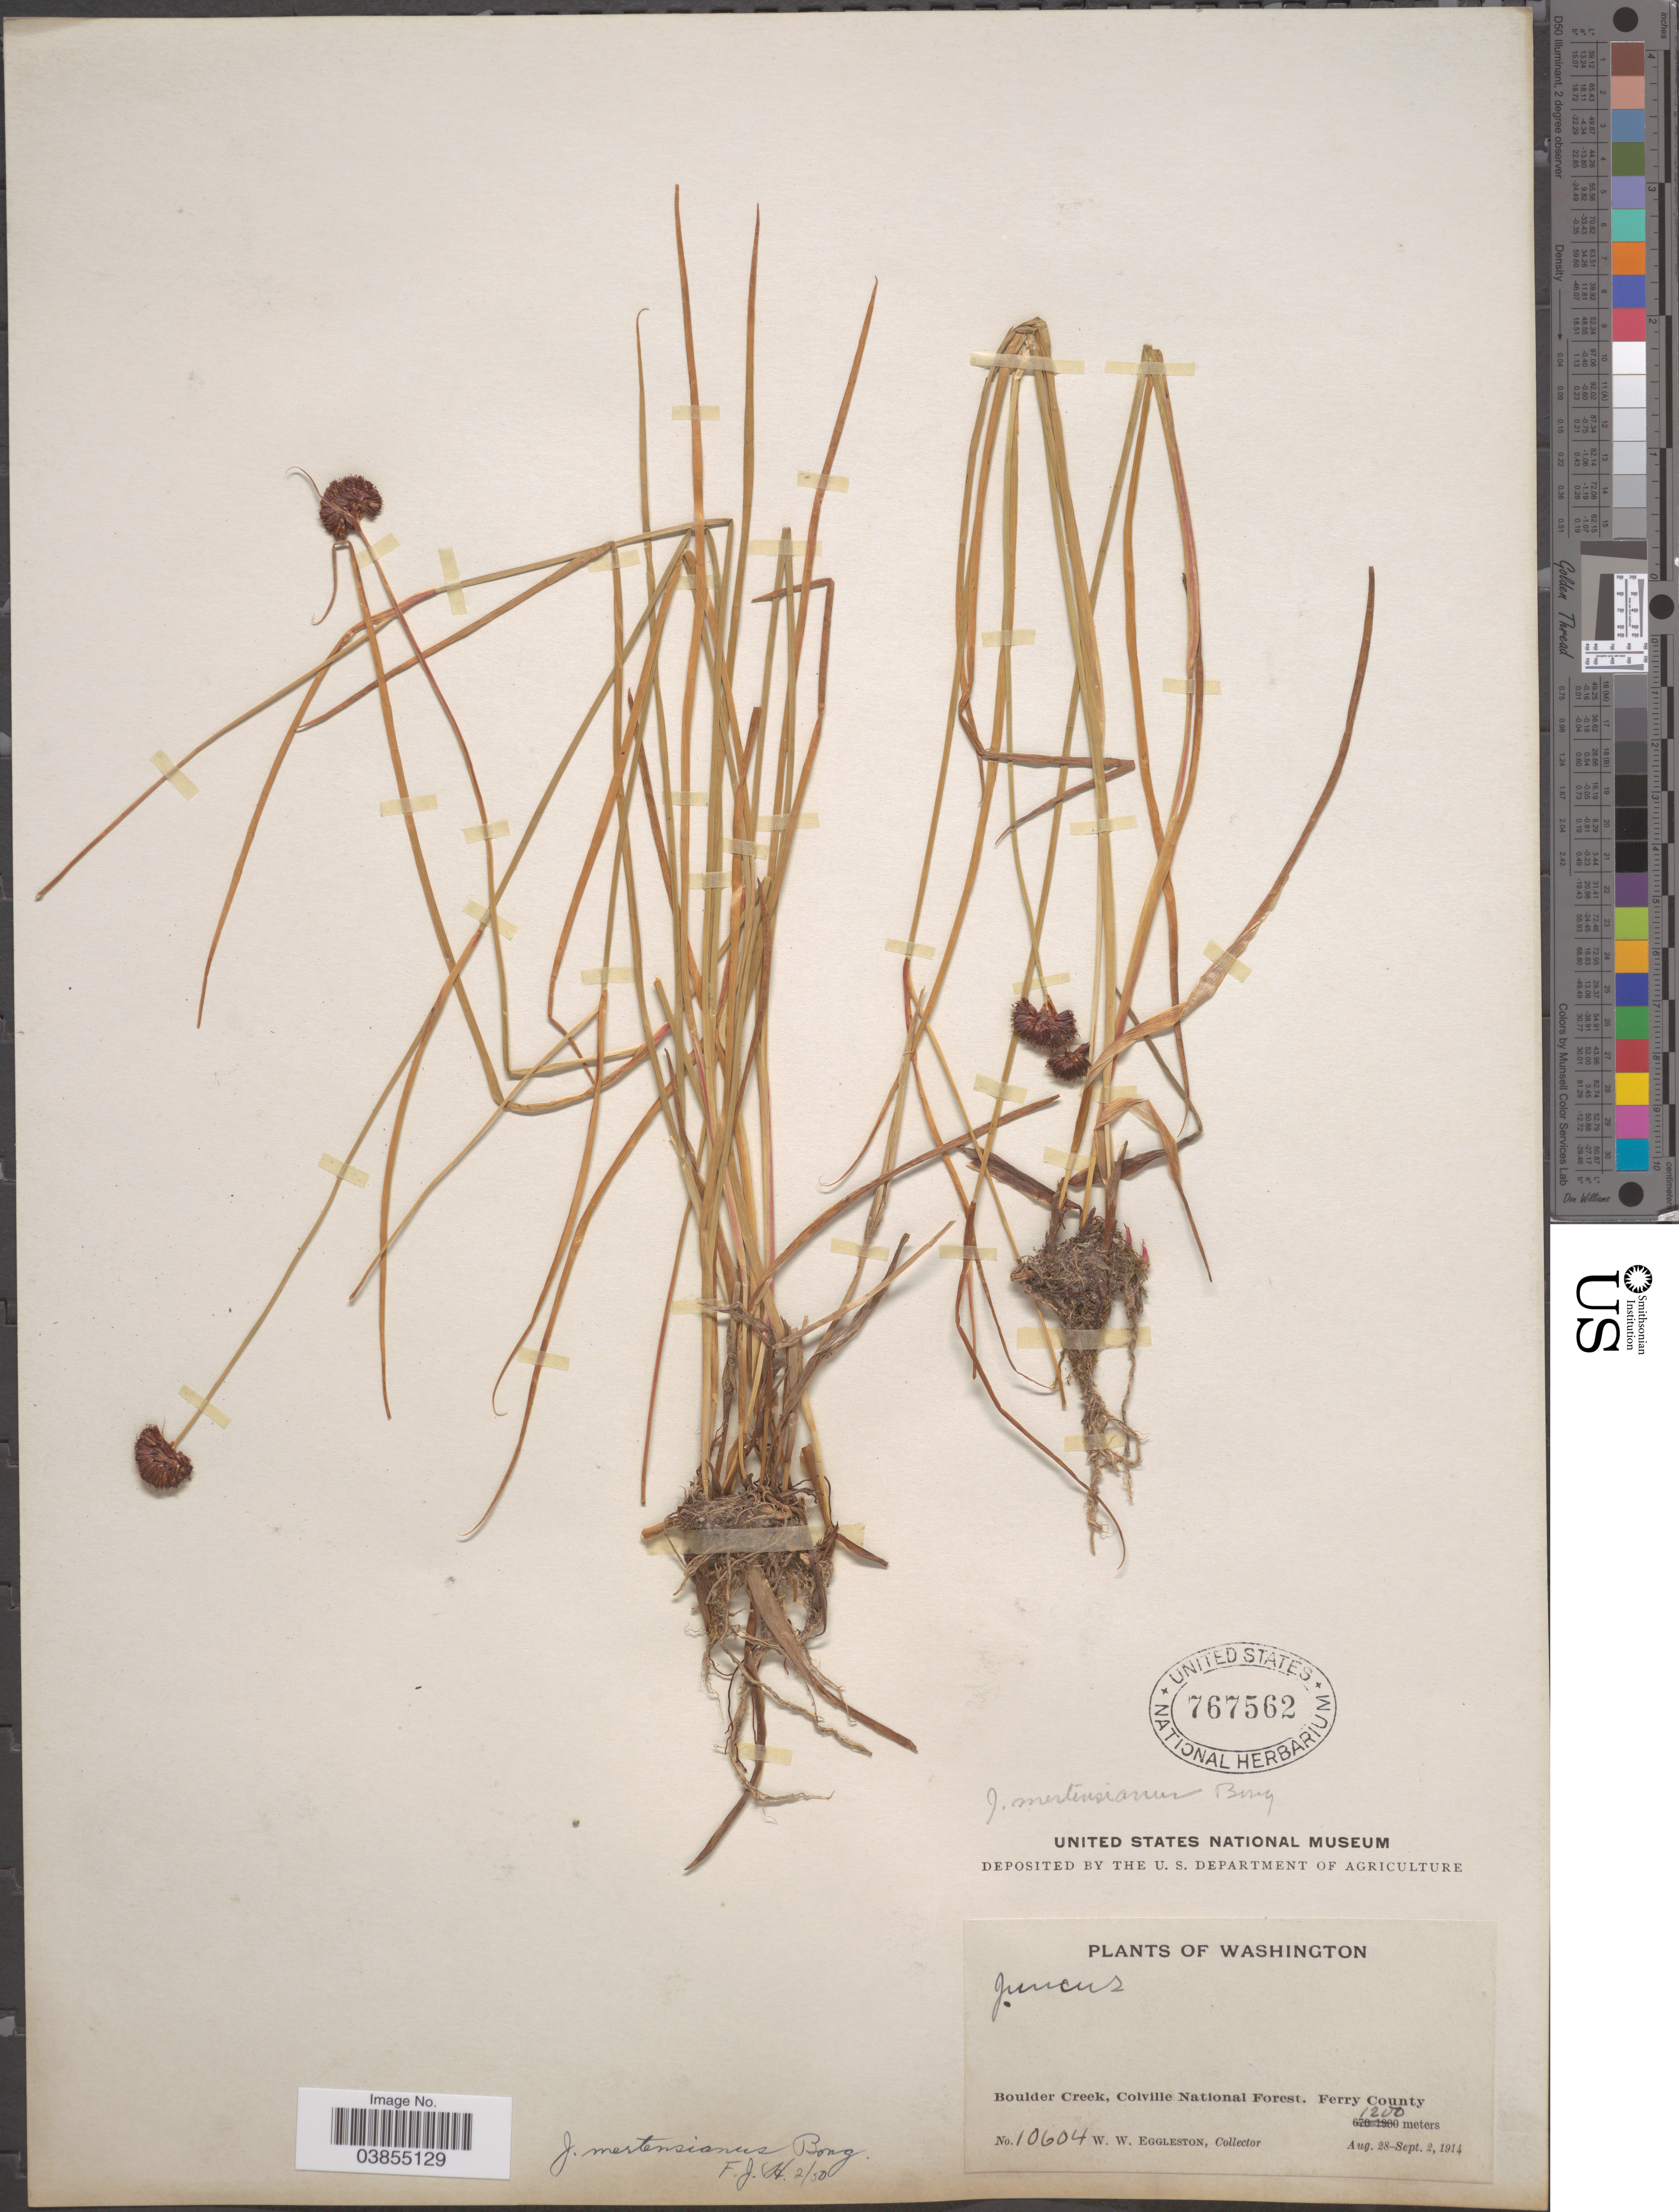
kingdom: Plantae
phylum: Tracheophyta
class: Liliopsida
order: Poales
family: Juncaceae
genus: Juncus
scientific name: Juncus mertensianus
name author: Bong.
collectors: W. W. Eggleston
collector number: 10604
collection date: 1914-08-28/1914-09-02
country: United States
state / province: Washington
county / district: Ferry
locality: Boulder Creek, Colville National Forest. Ferry County.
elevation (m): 1200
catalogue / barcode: US 767562